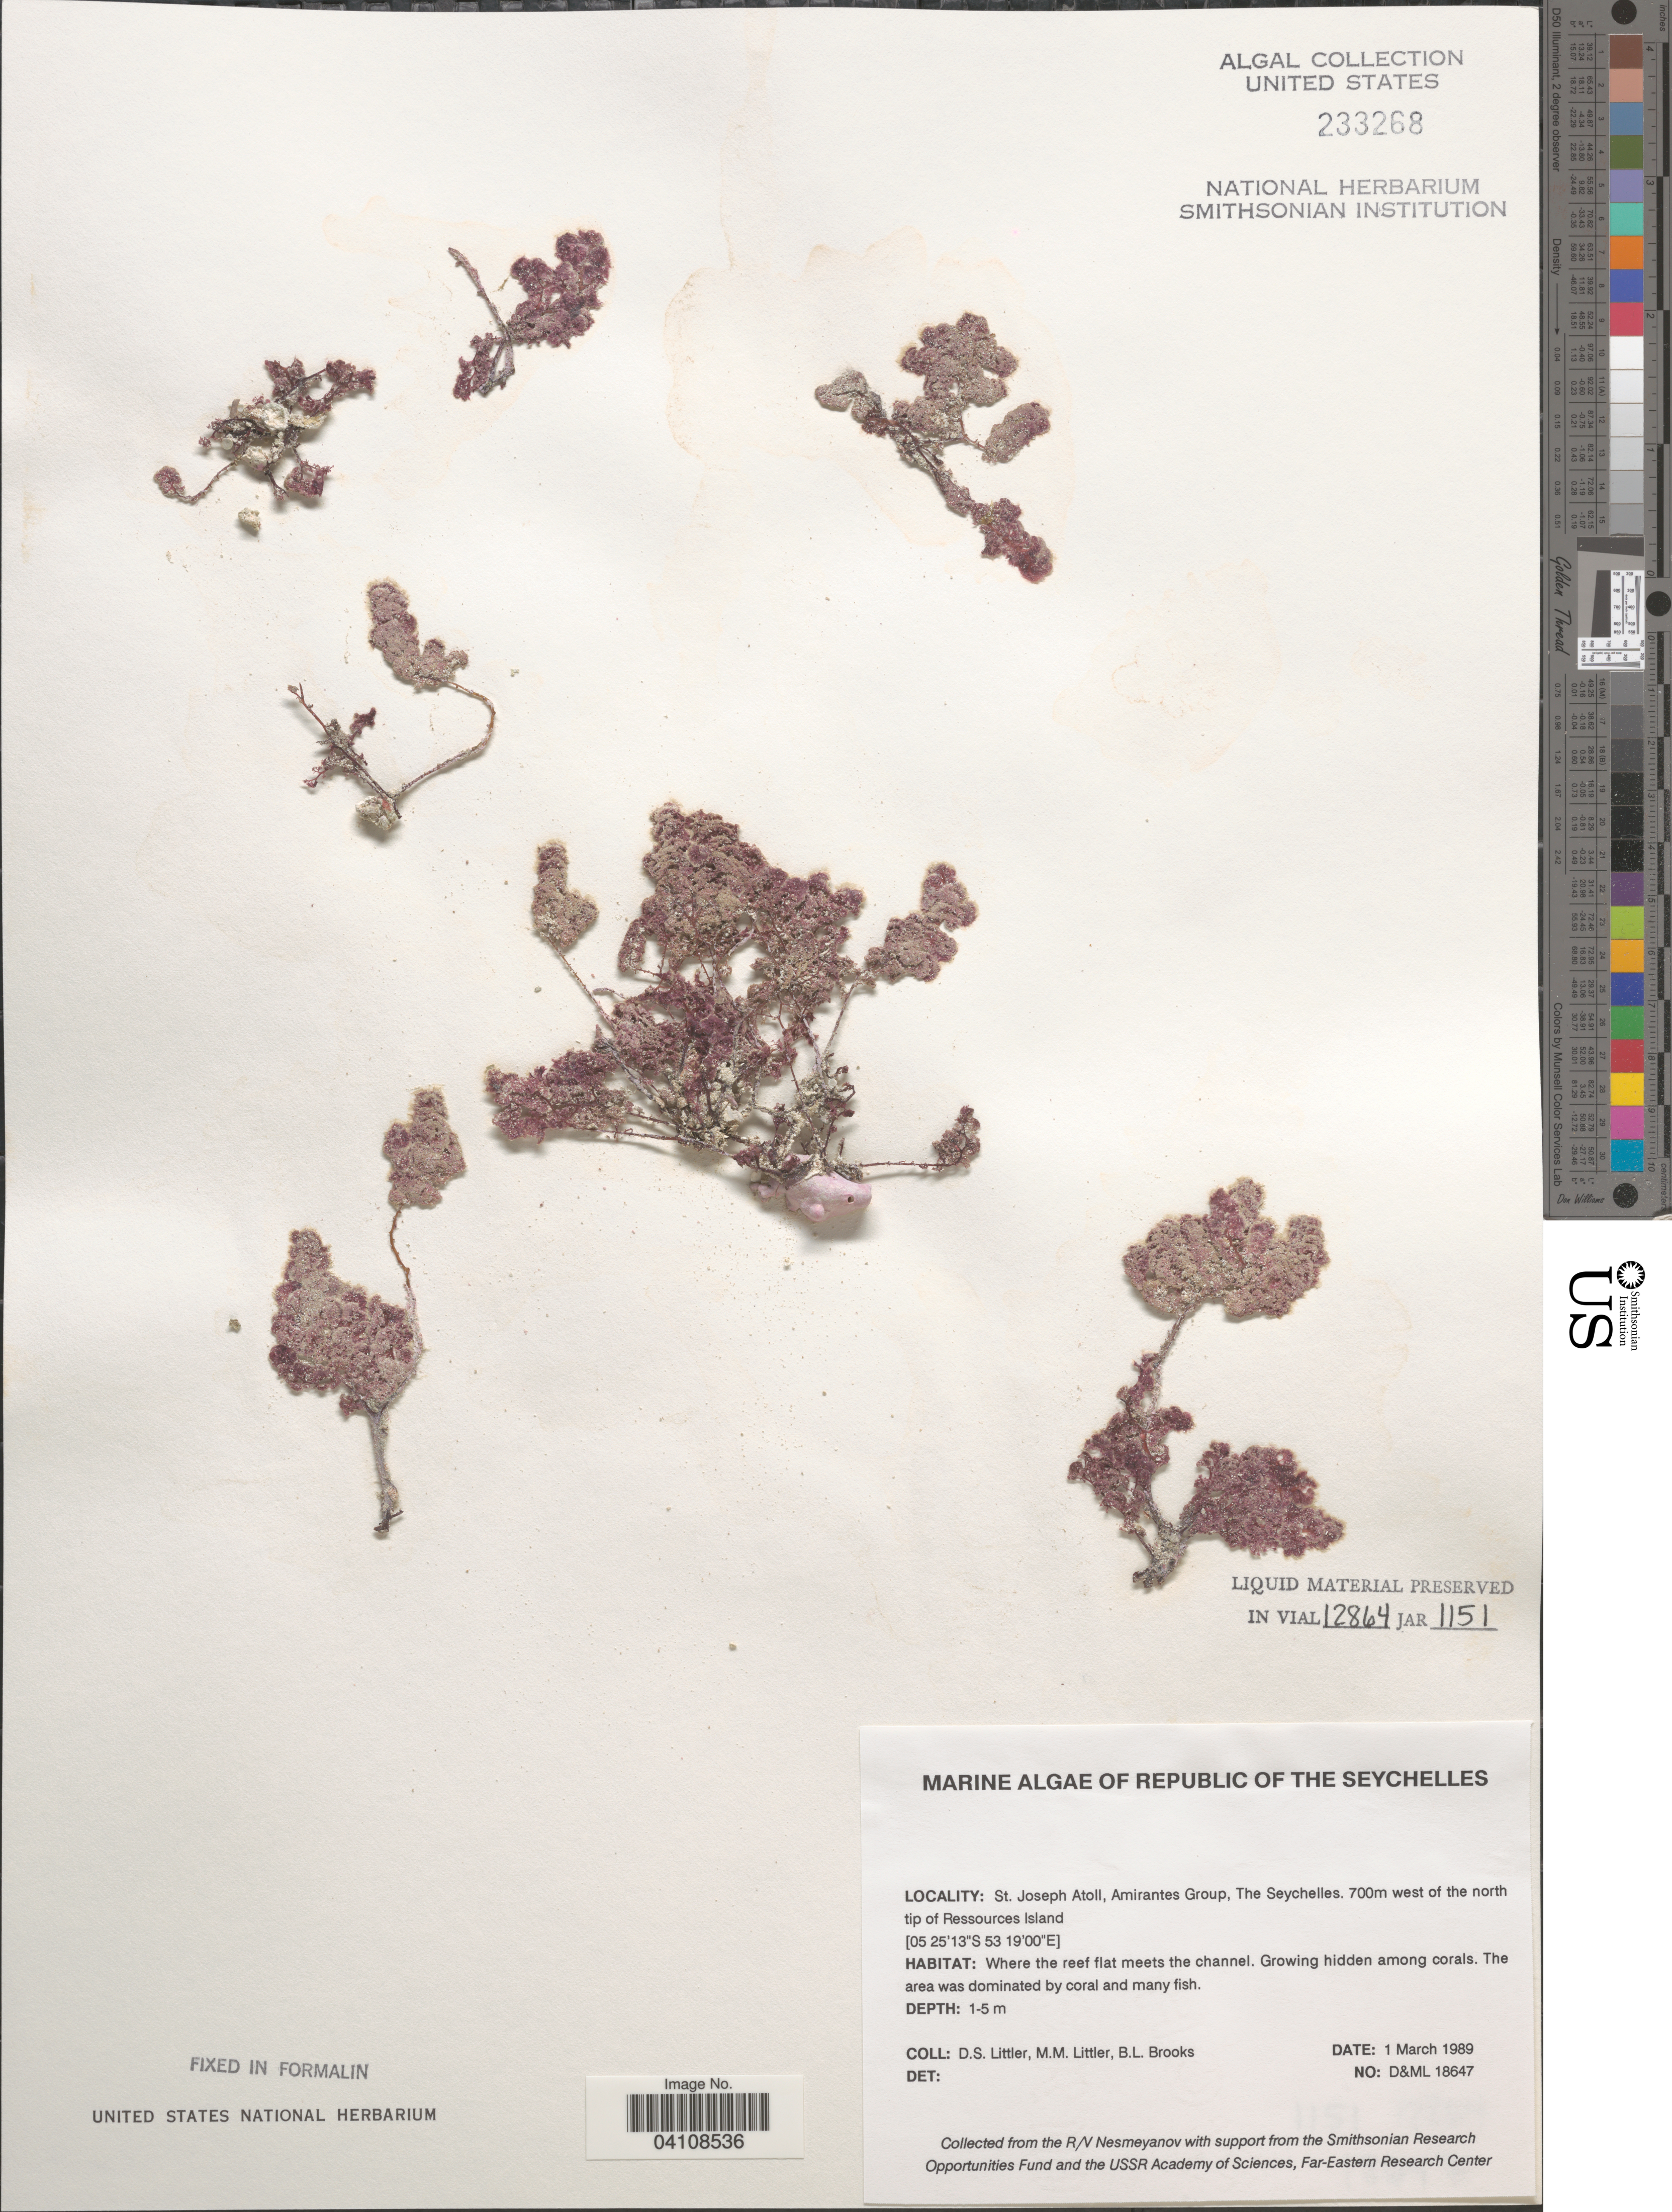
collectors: D. S. Littler & B. Brooks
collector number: D&ML18647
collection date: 1989-03-01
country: Seychelles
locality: Republic of The Seychelles. St. Joseph Atoll, Amirantes Group. 700m west of the north tip of Ressources Island. Where the reef flat meets the channel.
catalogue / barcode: US 233268